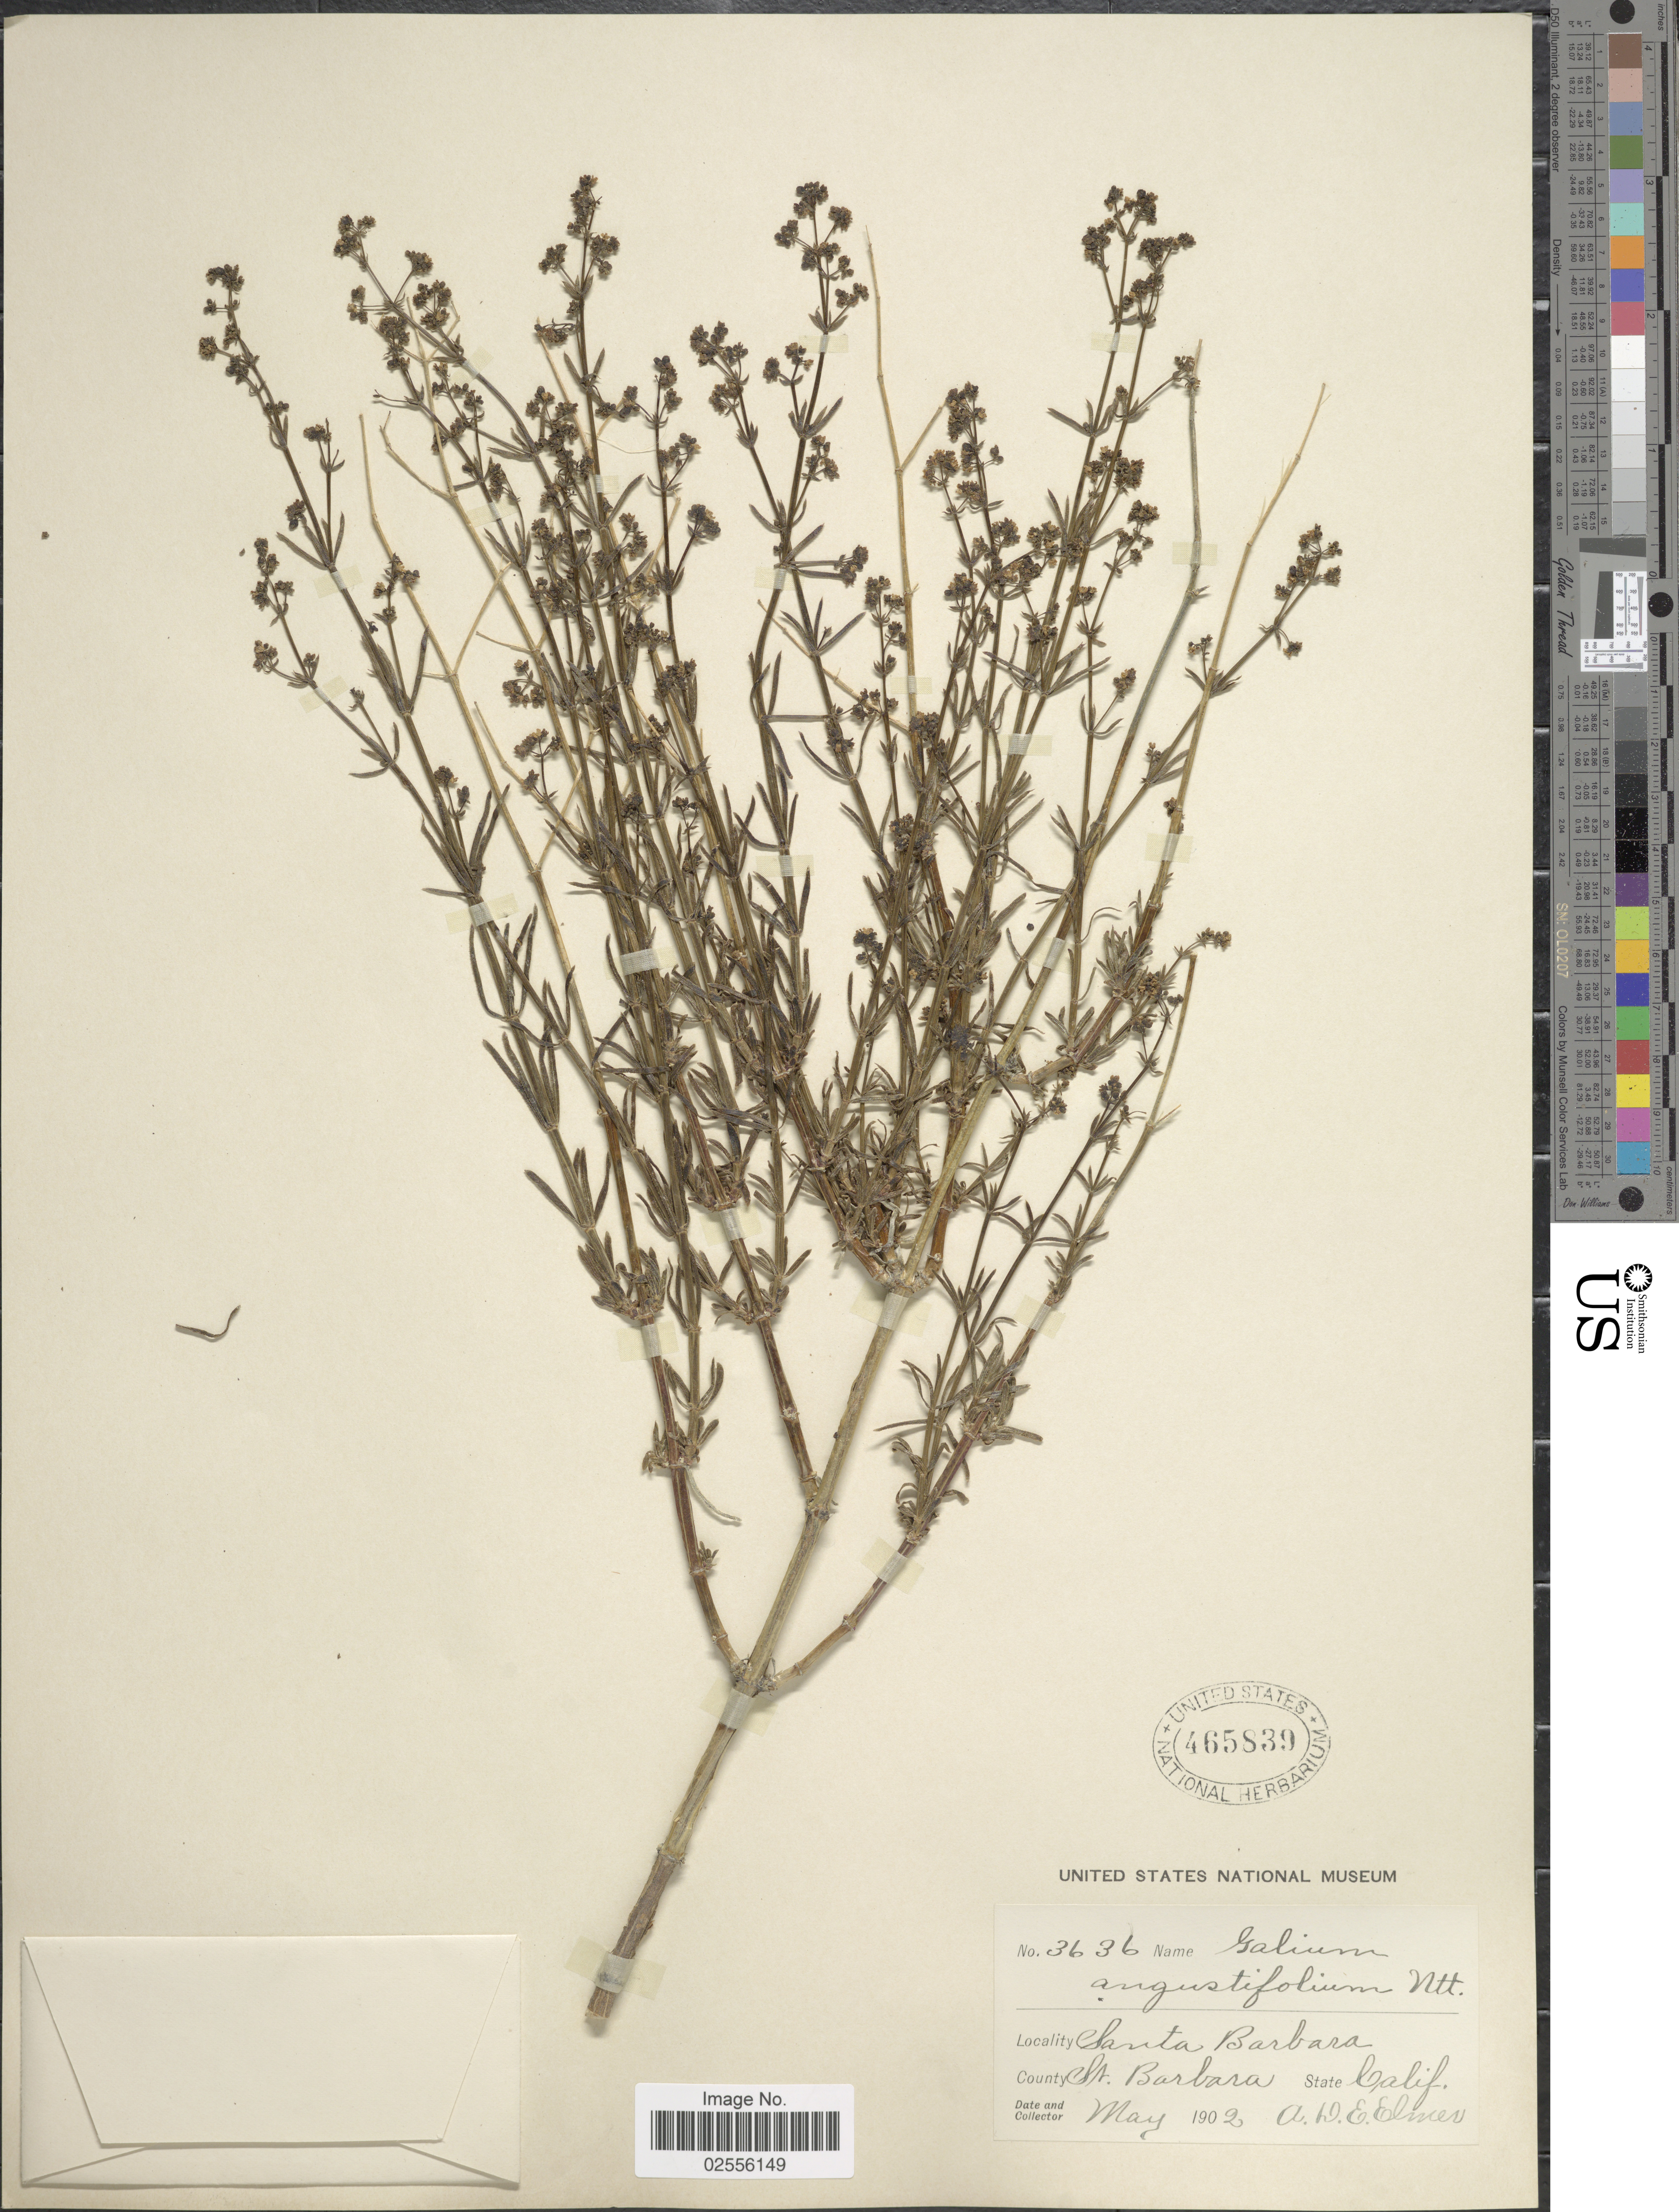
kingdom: Plantae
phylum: Tracheophyta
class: Magnoliopsida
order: Gentianales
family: Rubiaceae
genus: Galium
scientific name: Galium angustifolium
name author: Nutt.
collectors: A. D. E. Elmer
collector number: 3636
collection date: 1902-05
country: United States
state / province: California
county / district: Santa Barbara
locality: Santa Barbara, County St. Barbara.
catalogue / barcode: US 465839